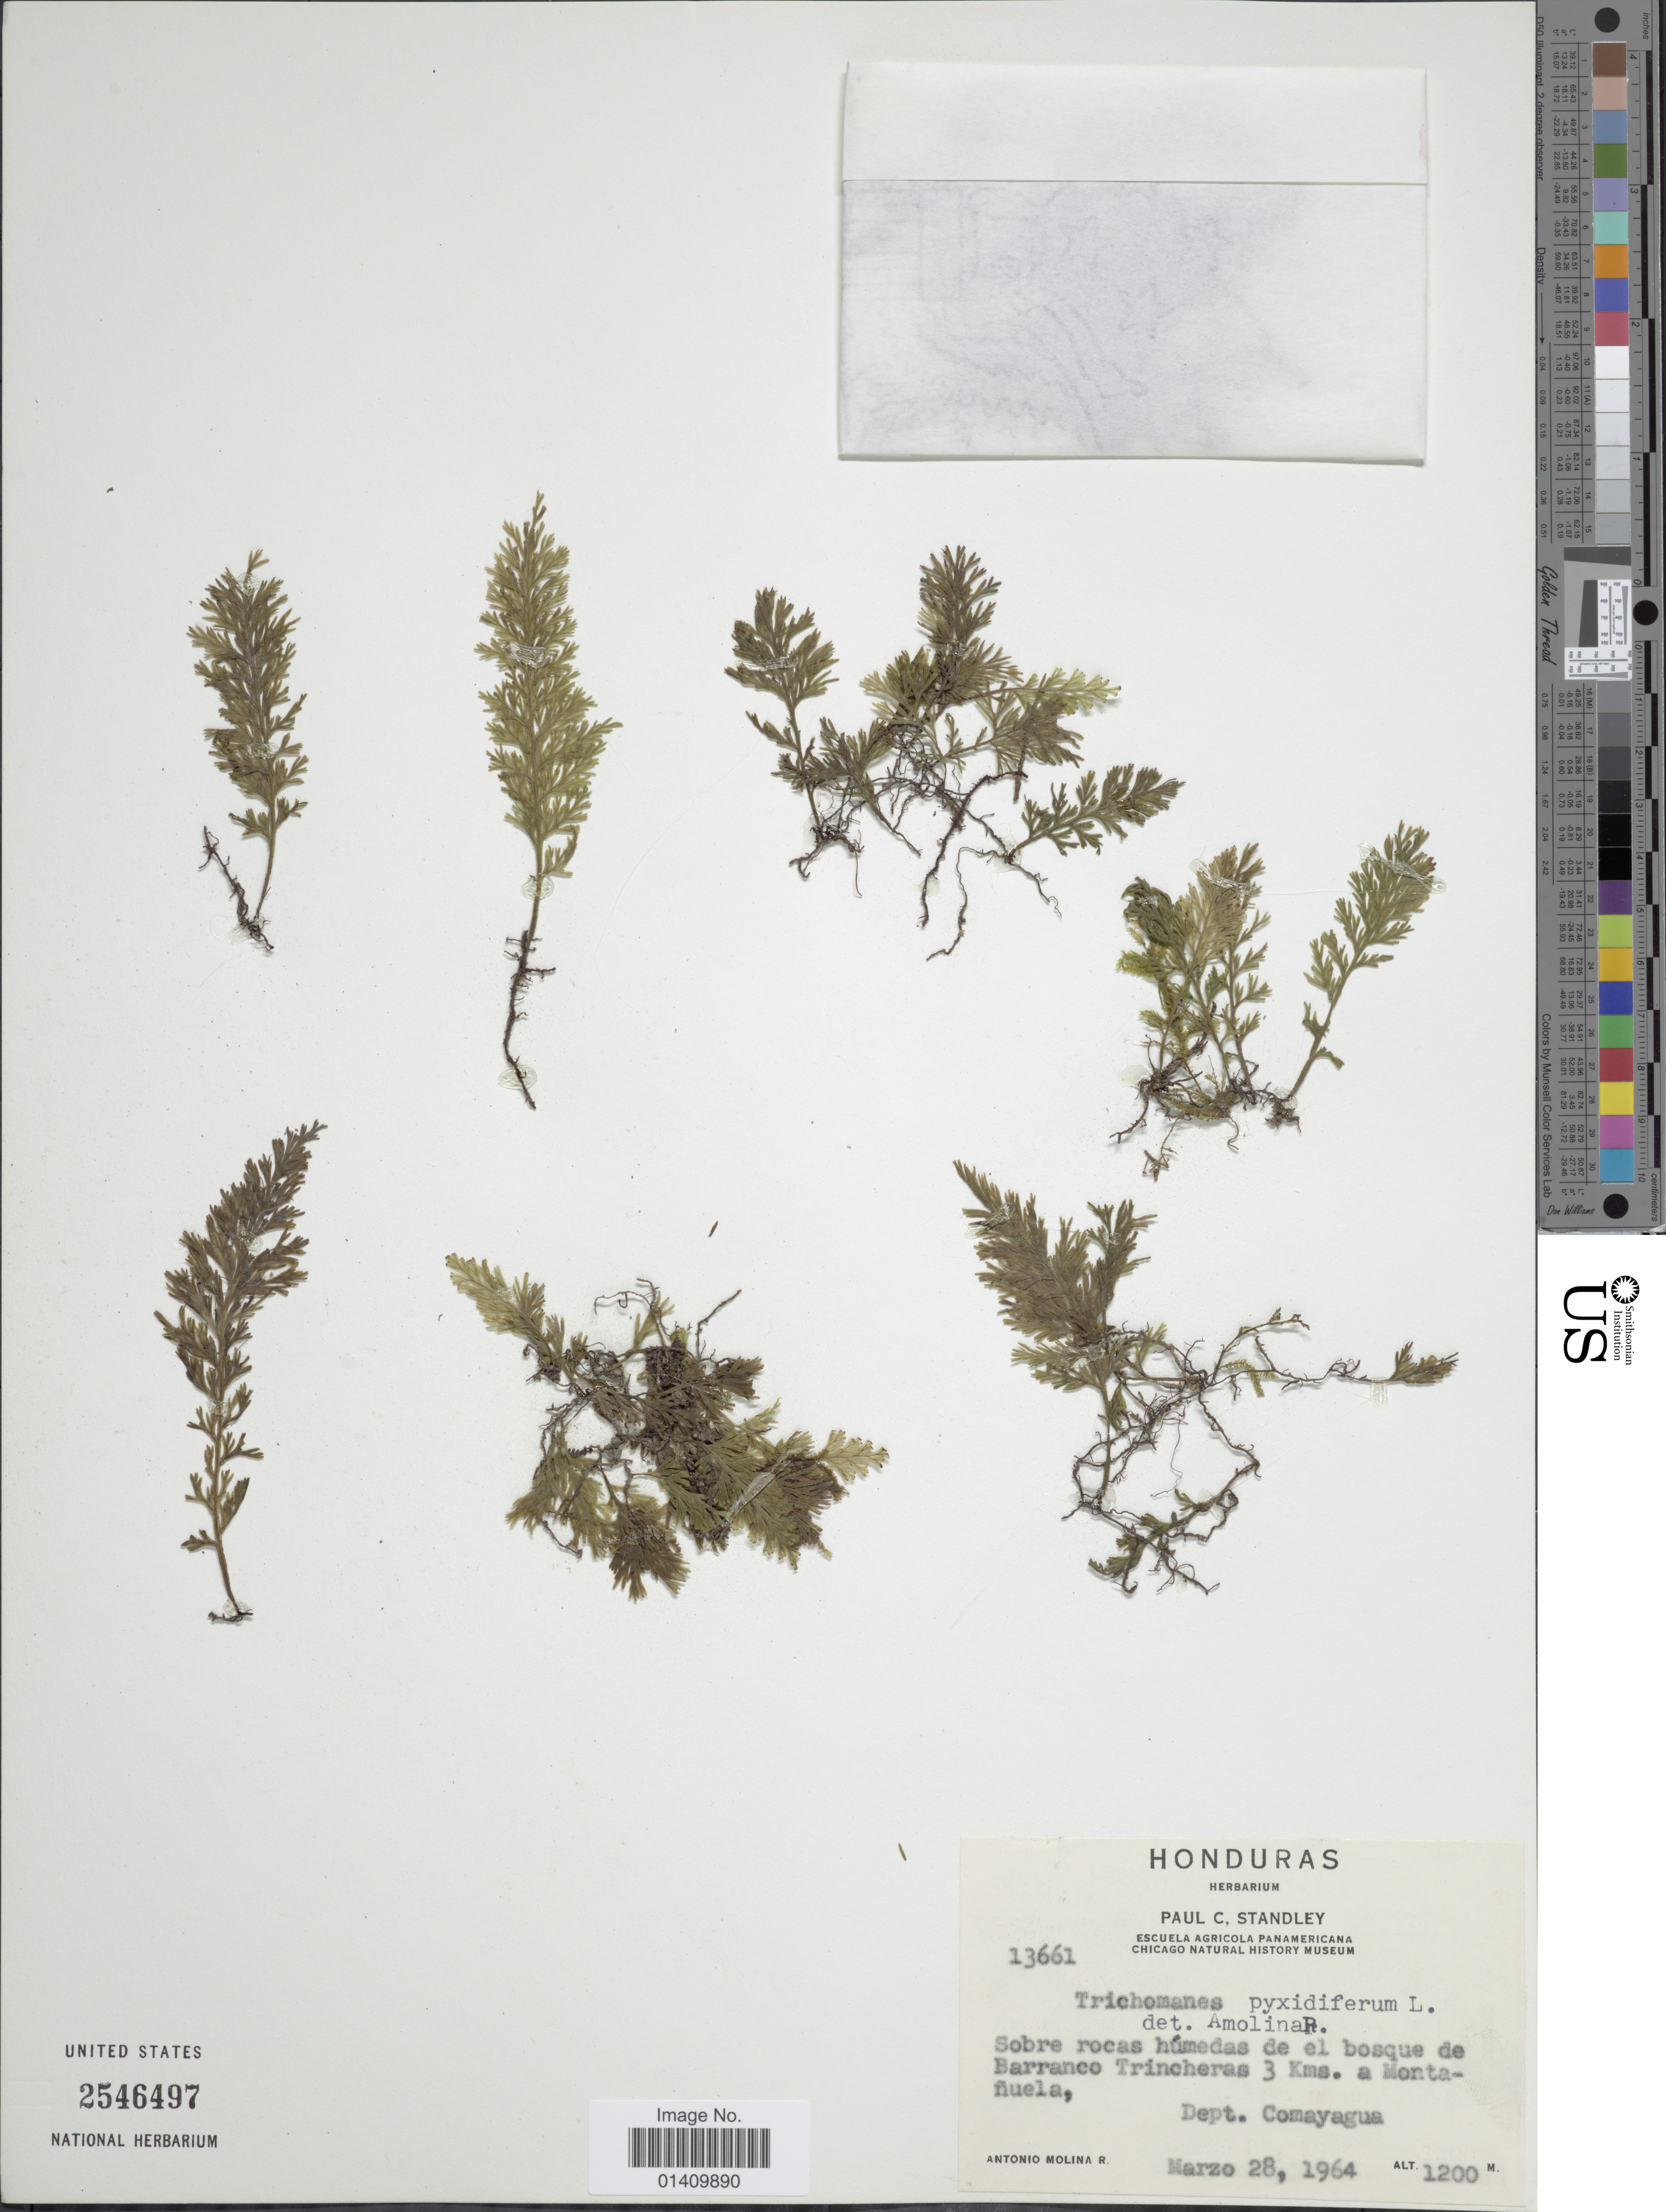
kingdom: Plantae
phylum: Tracheophyta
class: Polypodiopsida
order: Hymenophyllales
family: Hymenophyllaceae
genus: Polyphlebium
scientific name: Polyphlebium pyxidiferum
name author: (L.) Ebihara & Dubuisson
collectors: A. Molina R.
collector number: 13661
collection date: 1964-03-28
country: Honduras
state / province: Comayagua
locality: Sobre rocas humedas de el bosque de Barranco Trincheras 3 kms a Montanuela dept. Comayagua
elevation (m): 1200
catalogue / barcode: US 2546497